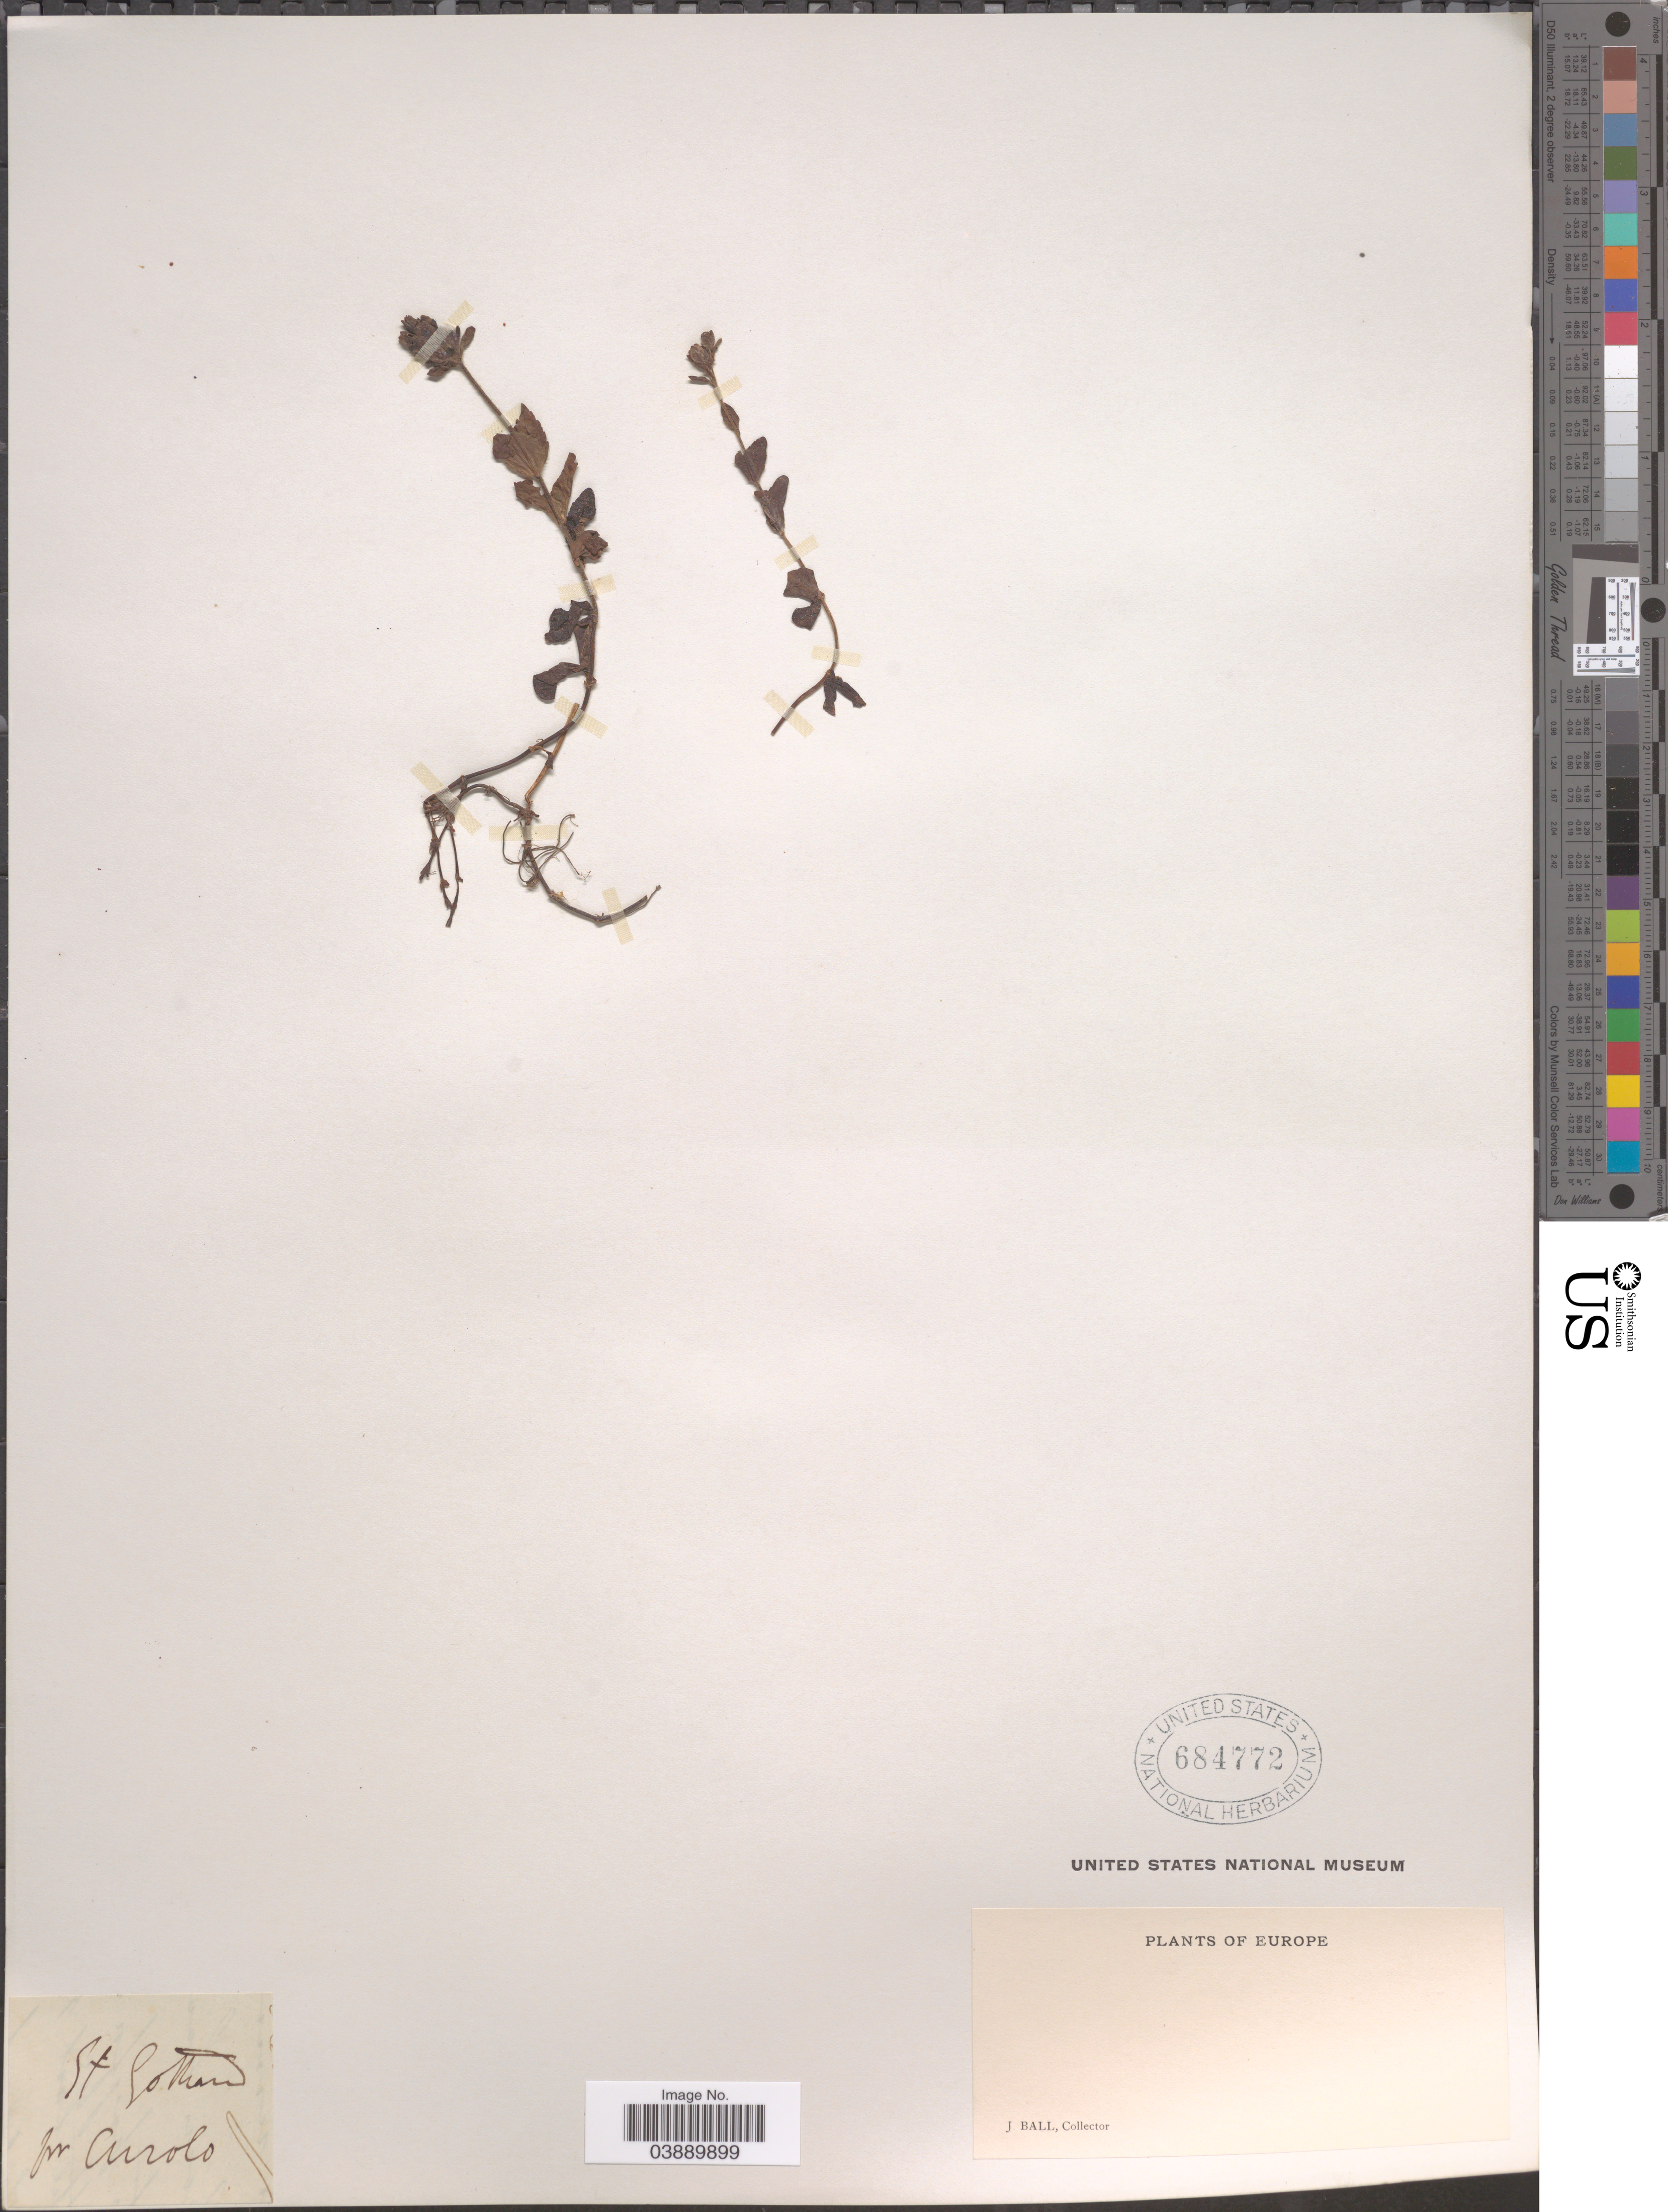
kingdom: Plantae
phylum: Tracheophyta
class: Magnoliopsida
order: Lamiales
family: Plantaginaceae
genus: Veronica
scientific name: Veronica alpina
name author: L.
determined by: Albach, Dirk C.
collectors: J. Ball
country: Switzerland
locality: St Gotthard pr Airolo. Europe.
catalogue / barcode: US 684772